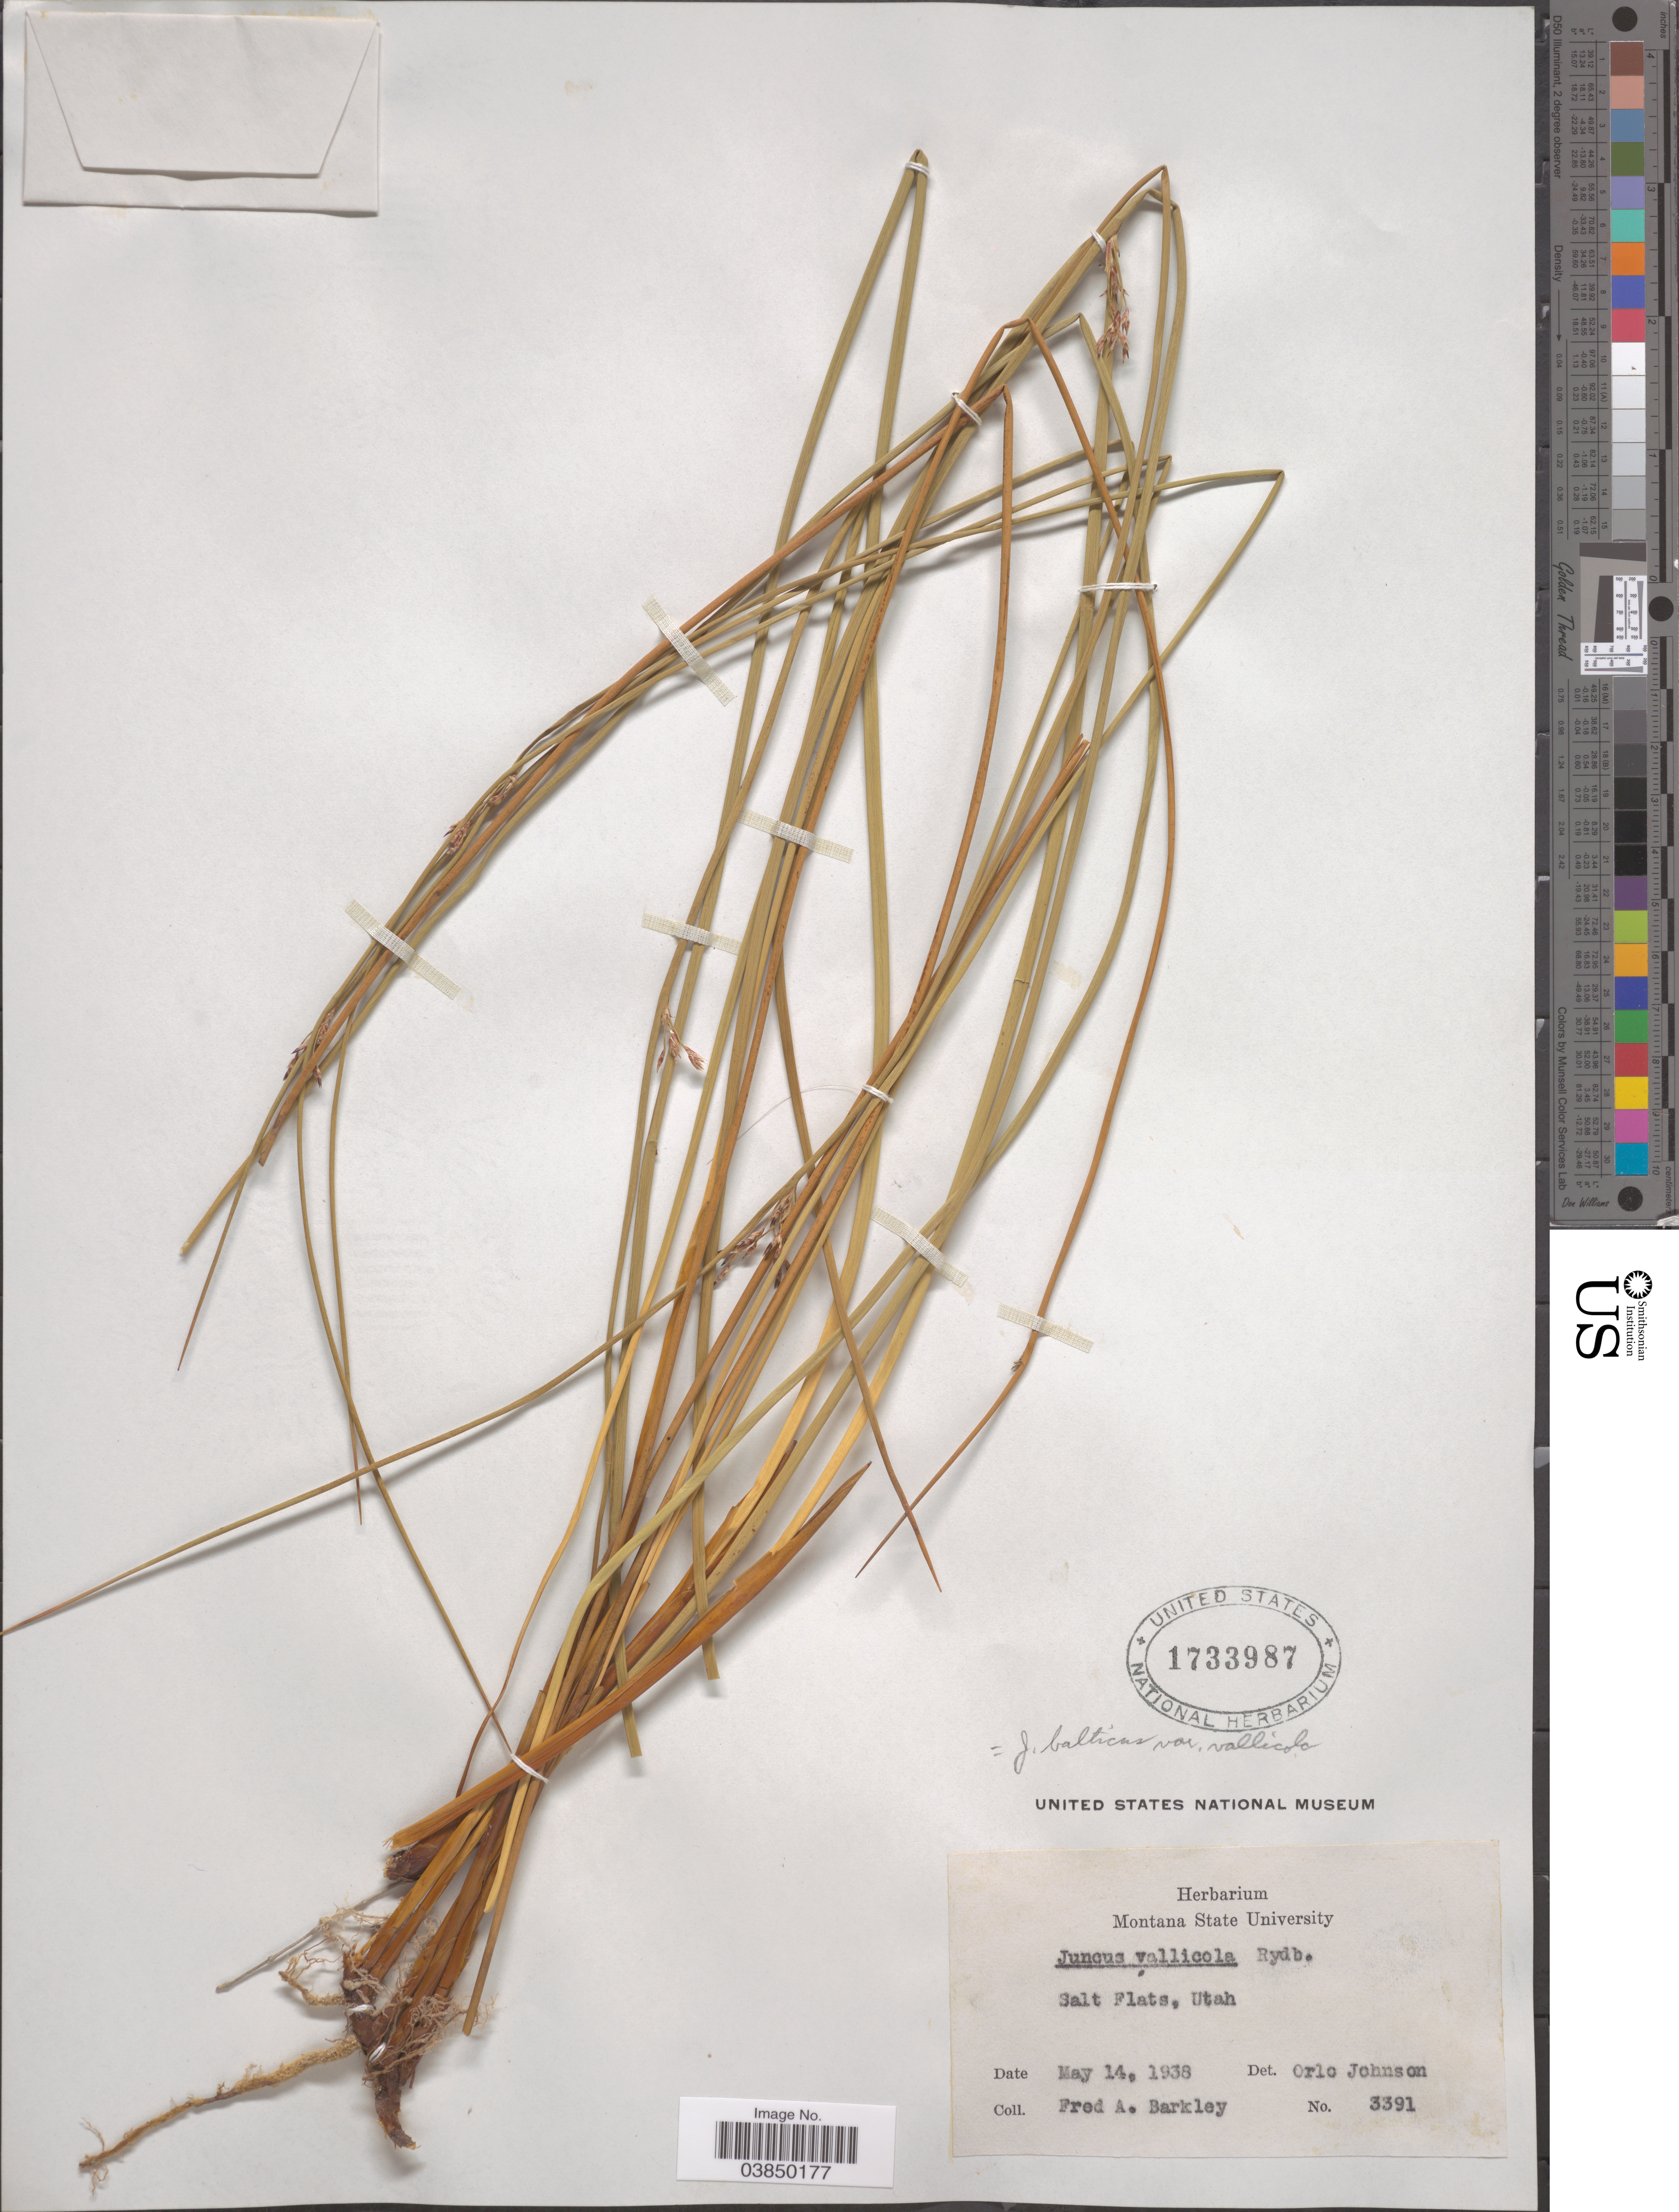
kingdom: Plantae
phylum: Tracheophyta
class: Liliopsida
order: Poales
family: Juncaceae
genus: Juncus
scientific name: Juncus balticus var. vallicola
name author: Rydb.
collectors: F. A. Barkley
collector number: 3391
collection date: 1938-05-14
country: United States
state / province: Utah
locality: Salt Flats.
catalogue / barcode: US 1733987